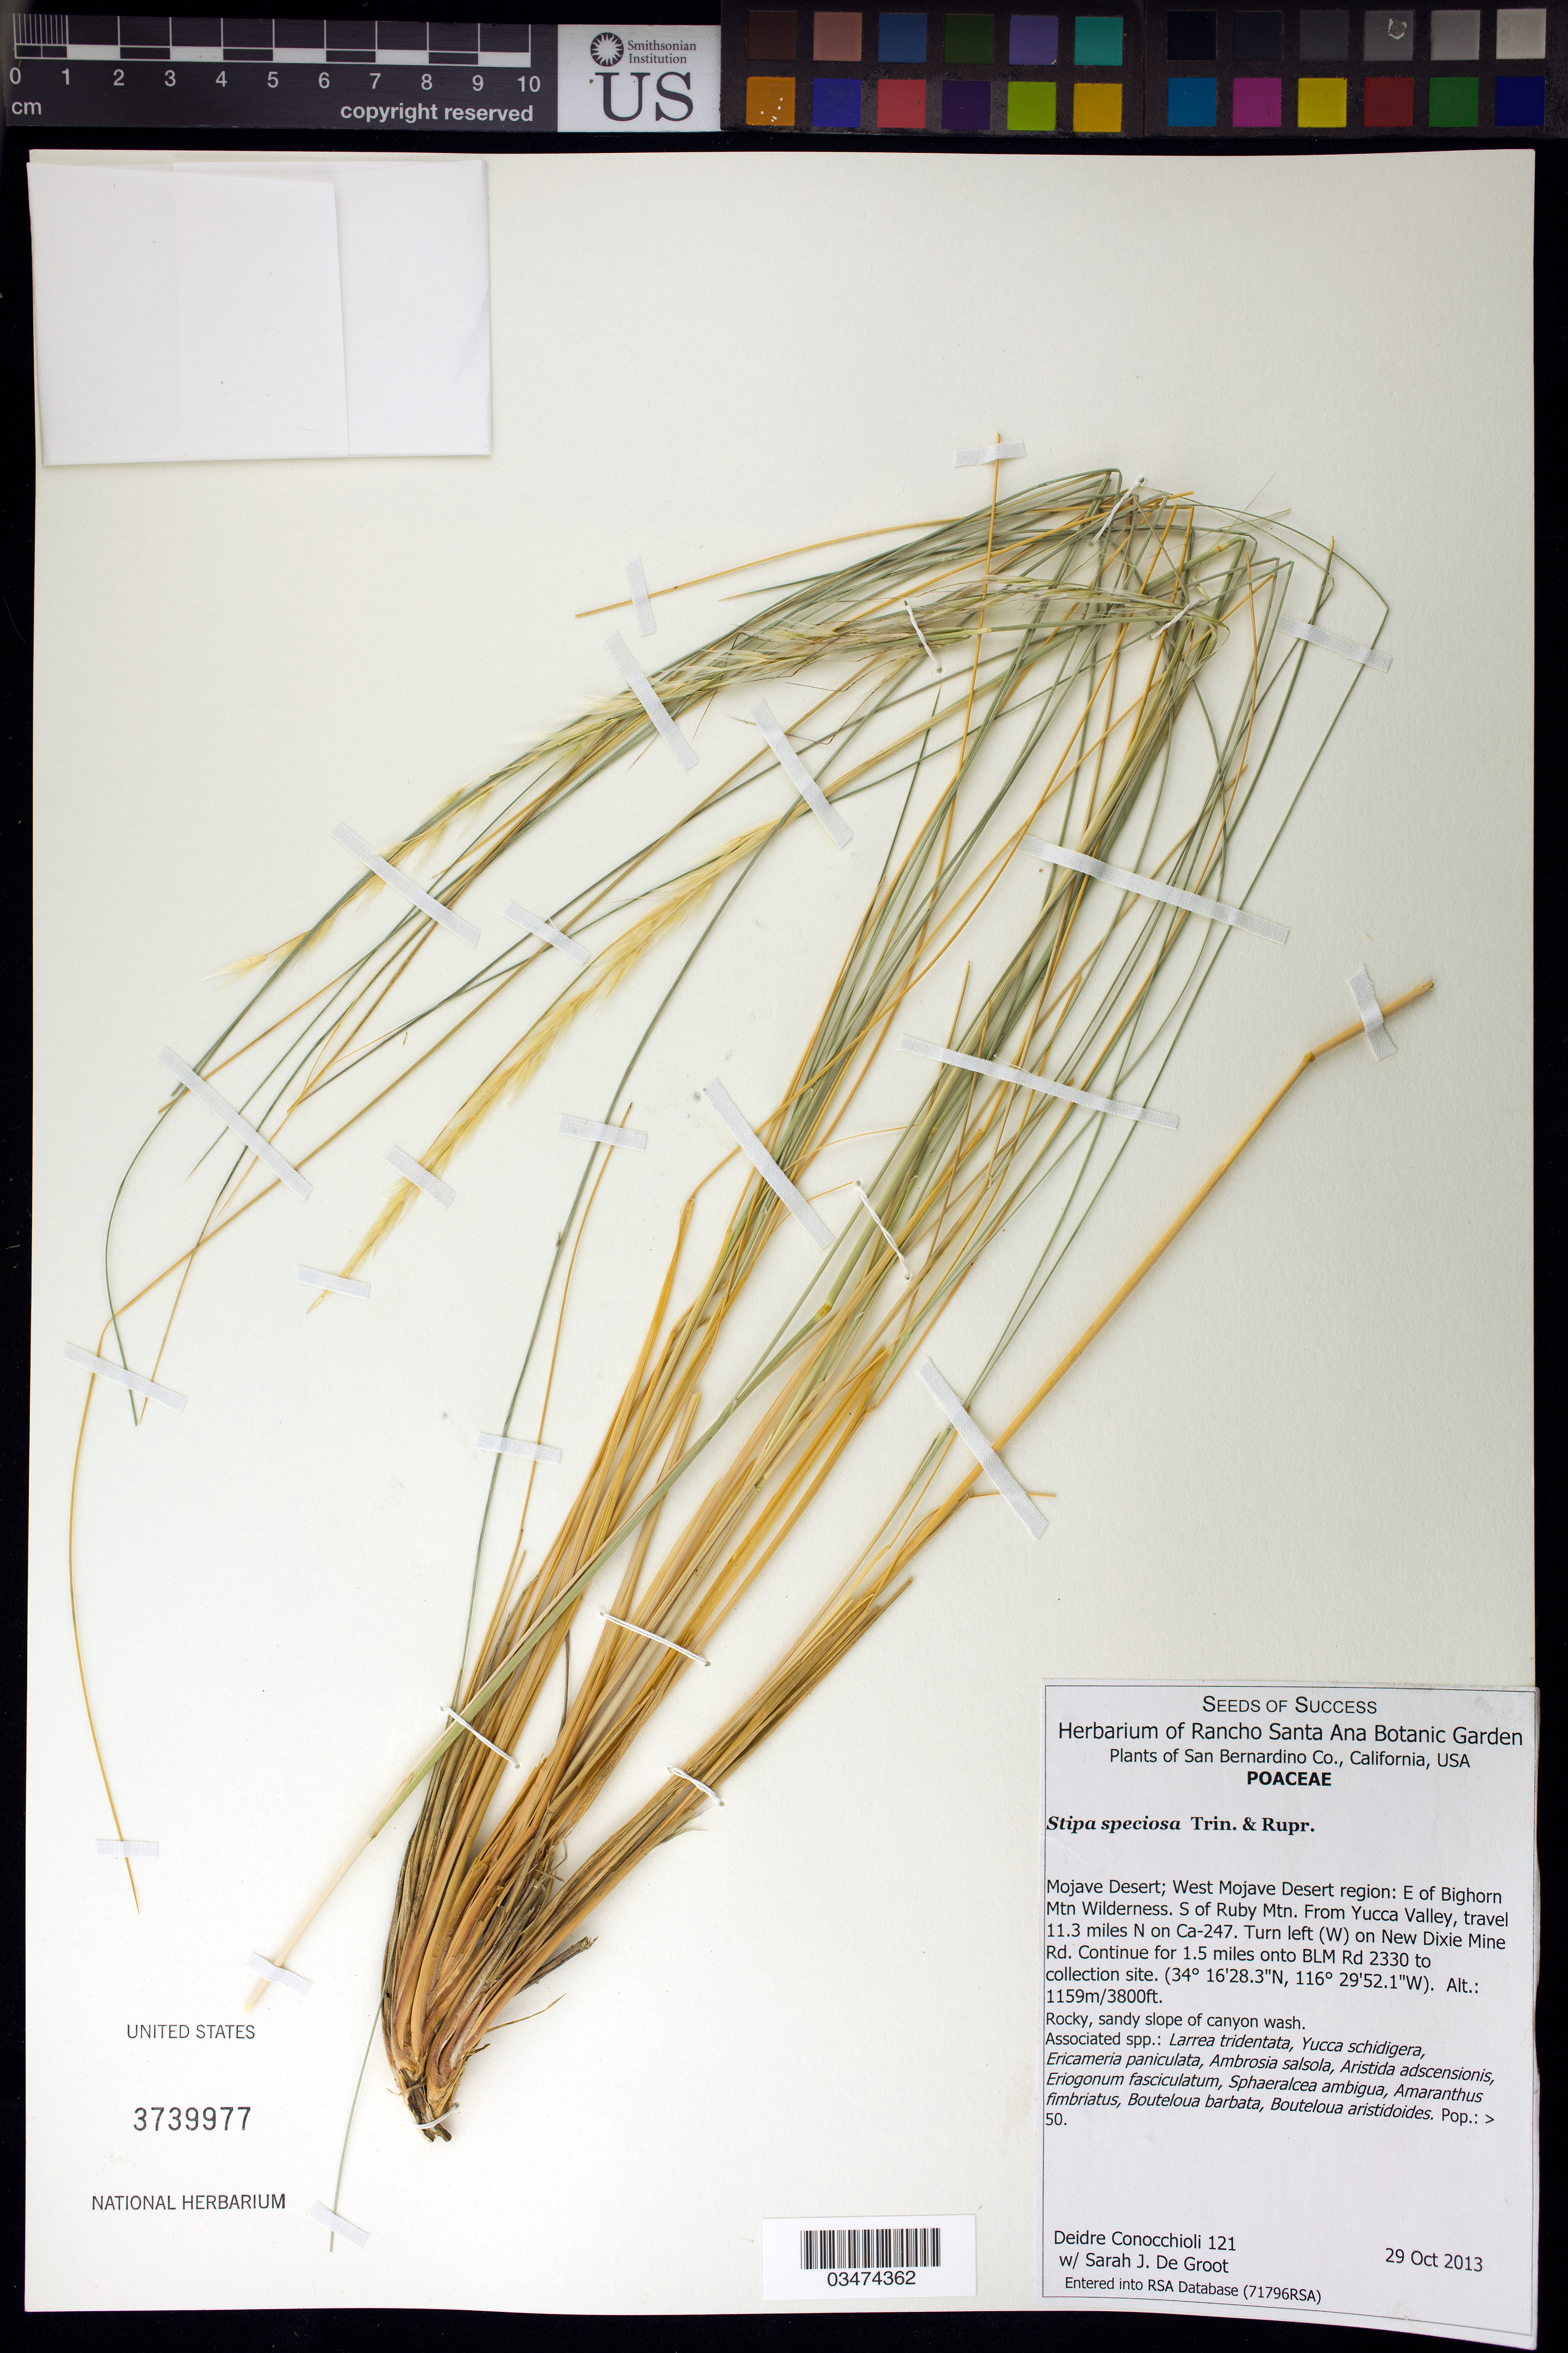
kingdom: Plantae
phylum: Tracheophyta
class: Liliopsida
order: Poales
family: Poaceae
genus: Stipa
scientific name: Stipa speciosa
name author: Trin. & Rupr.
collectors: D. Conocchioli & S. De Groot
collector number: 121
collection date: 2013-10-29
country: United States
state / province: California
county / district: San Bernardino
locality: Mojave Desert, west region, E of Bighorn Mtn Wilderness. S of Ruby Mtn. 11.3 mi. N on CA-247, turn left (W) on New Dixie Mine Rd. for 1.5 mi. onto BLM Rd 2330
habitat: Shallow, sandy canyon wash.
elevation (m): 1159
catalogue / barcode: US 3739977